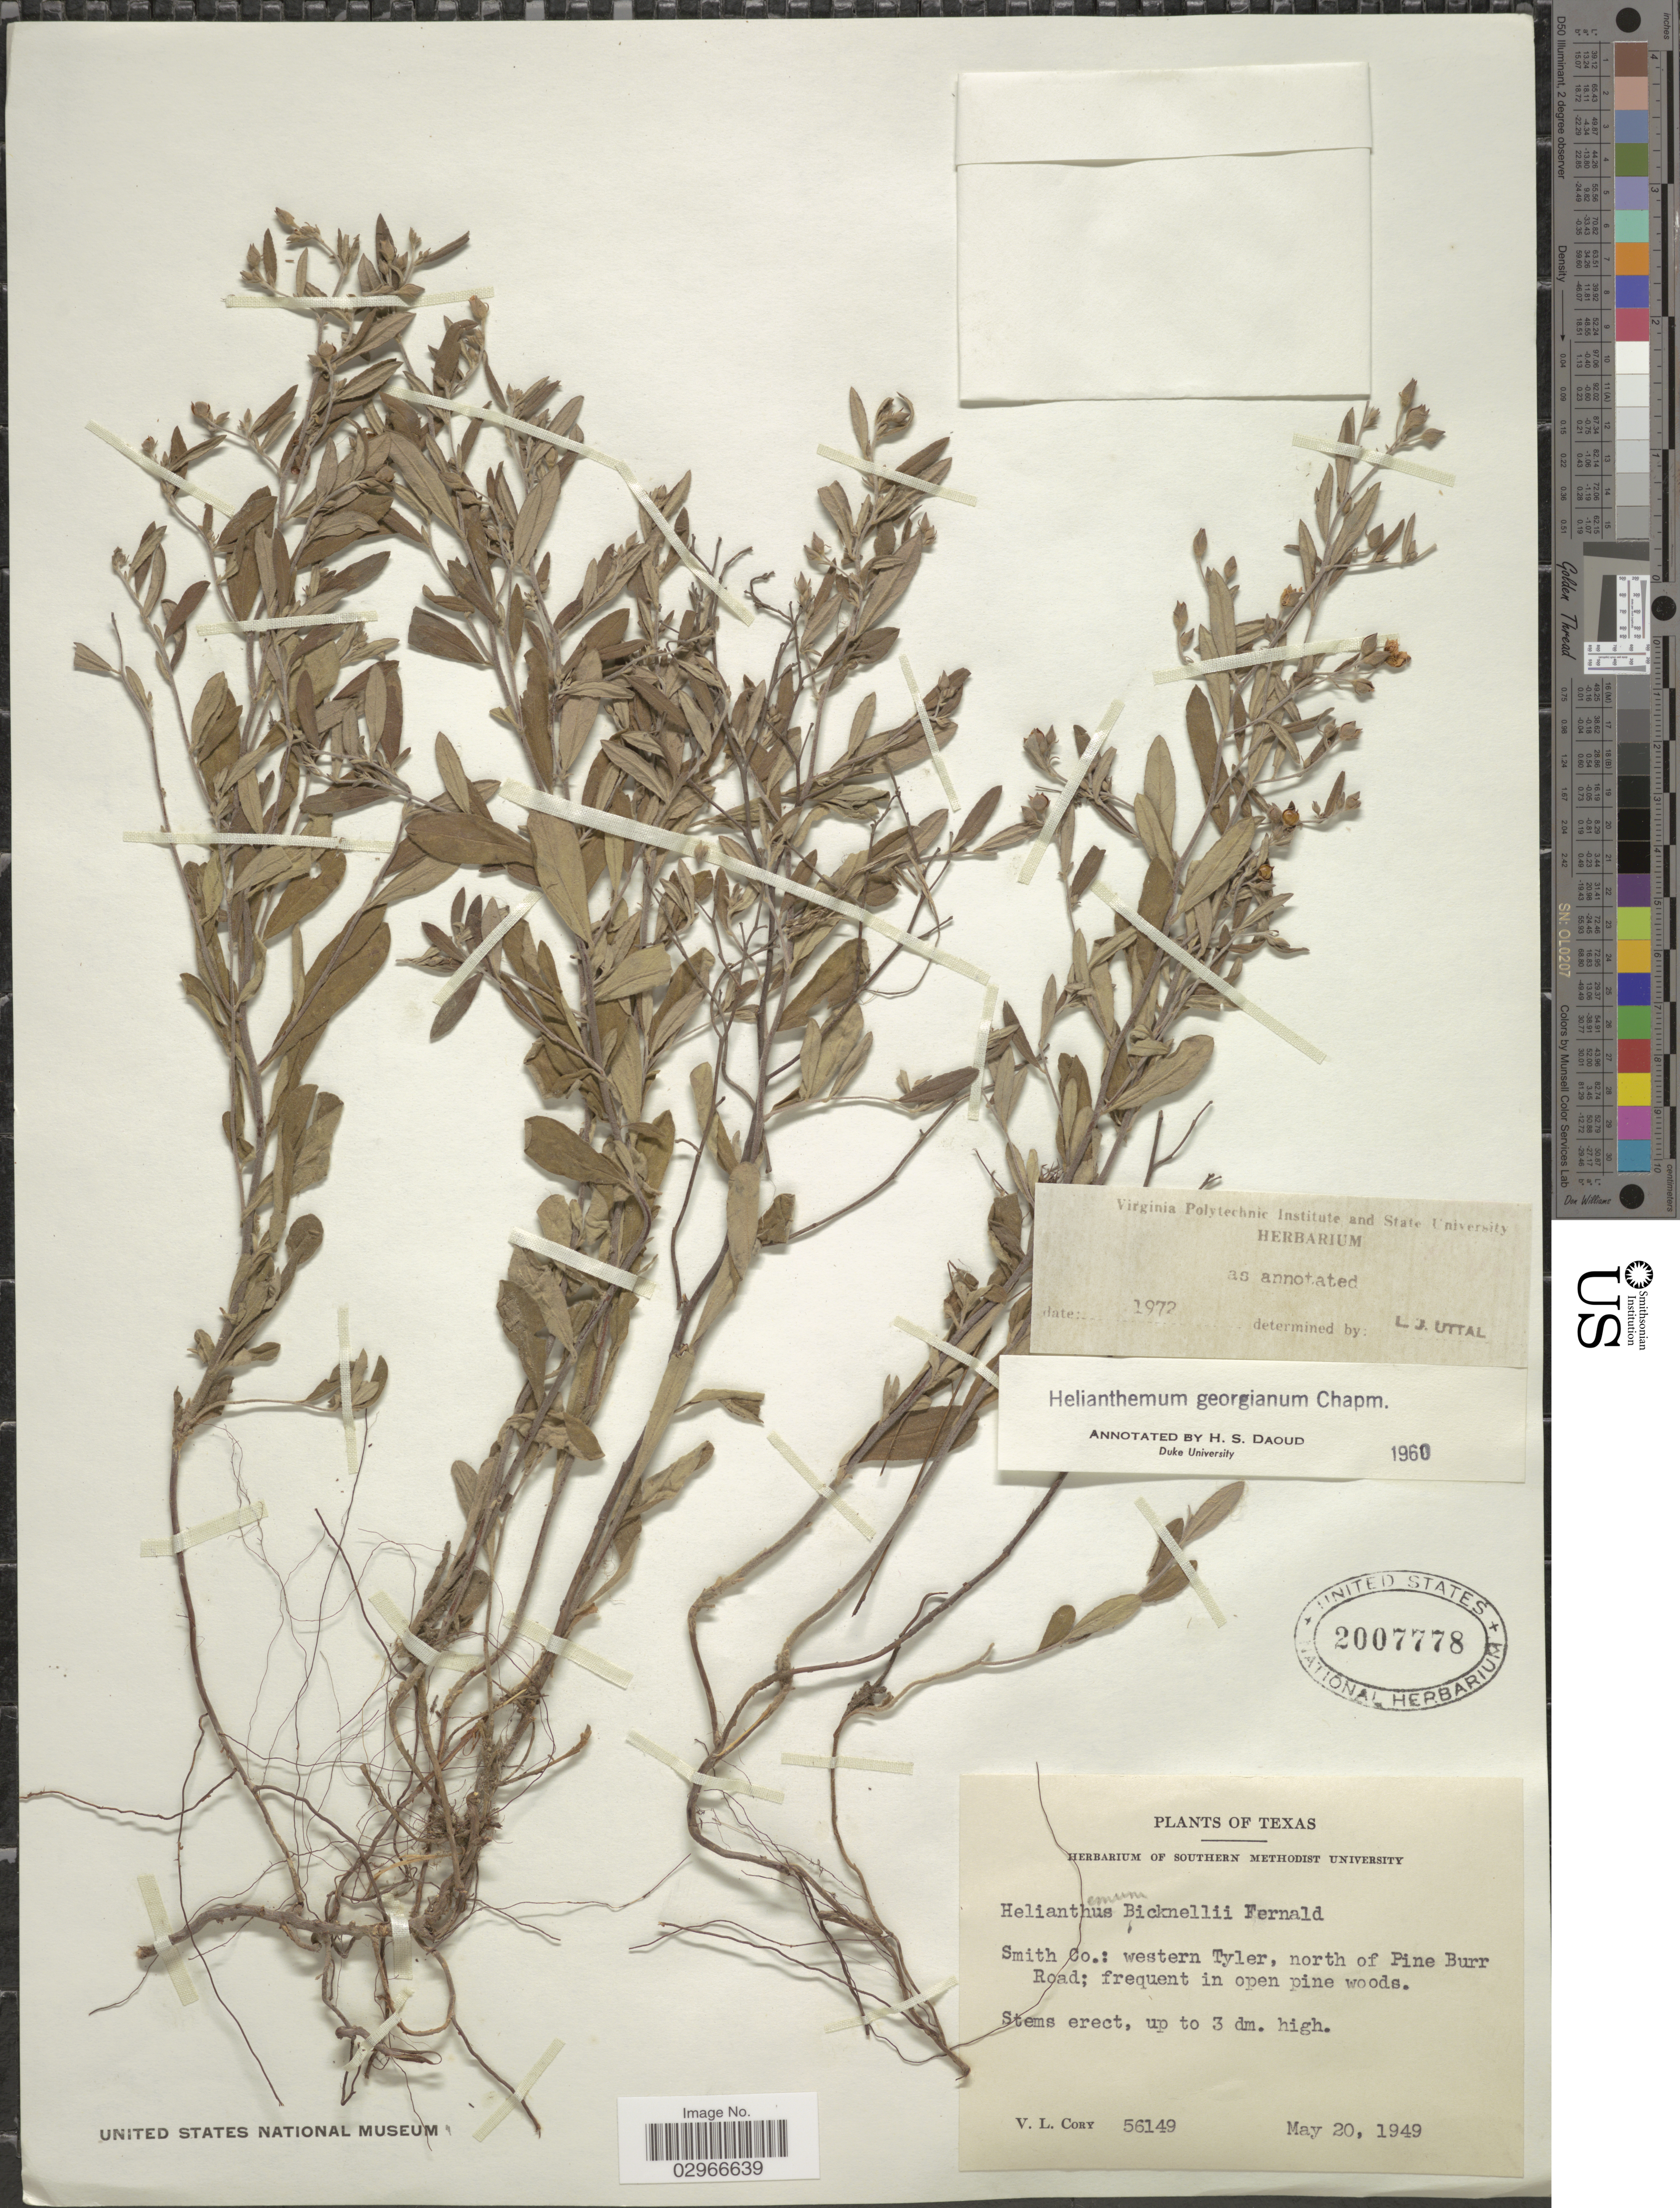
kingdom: Plantae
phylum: Tracheophyta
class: Magnoliopsida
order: Malvales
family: Cistaceae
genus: Helianthemum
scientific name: Helianthemum georgianum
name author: Chapm.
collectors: V. Cory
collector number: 56149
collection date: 1949-05-20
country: United States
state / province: Texas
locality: Smith Co.: western Tyler, north of Pine Burr Road.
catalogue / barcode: US 2007778